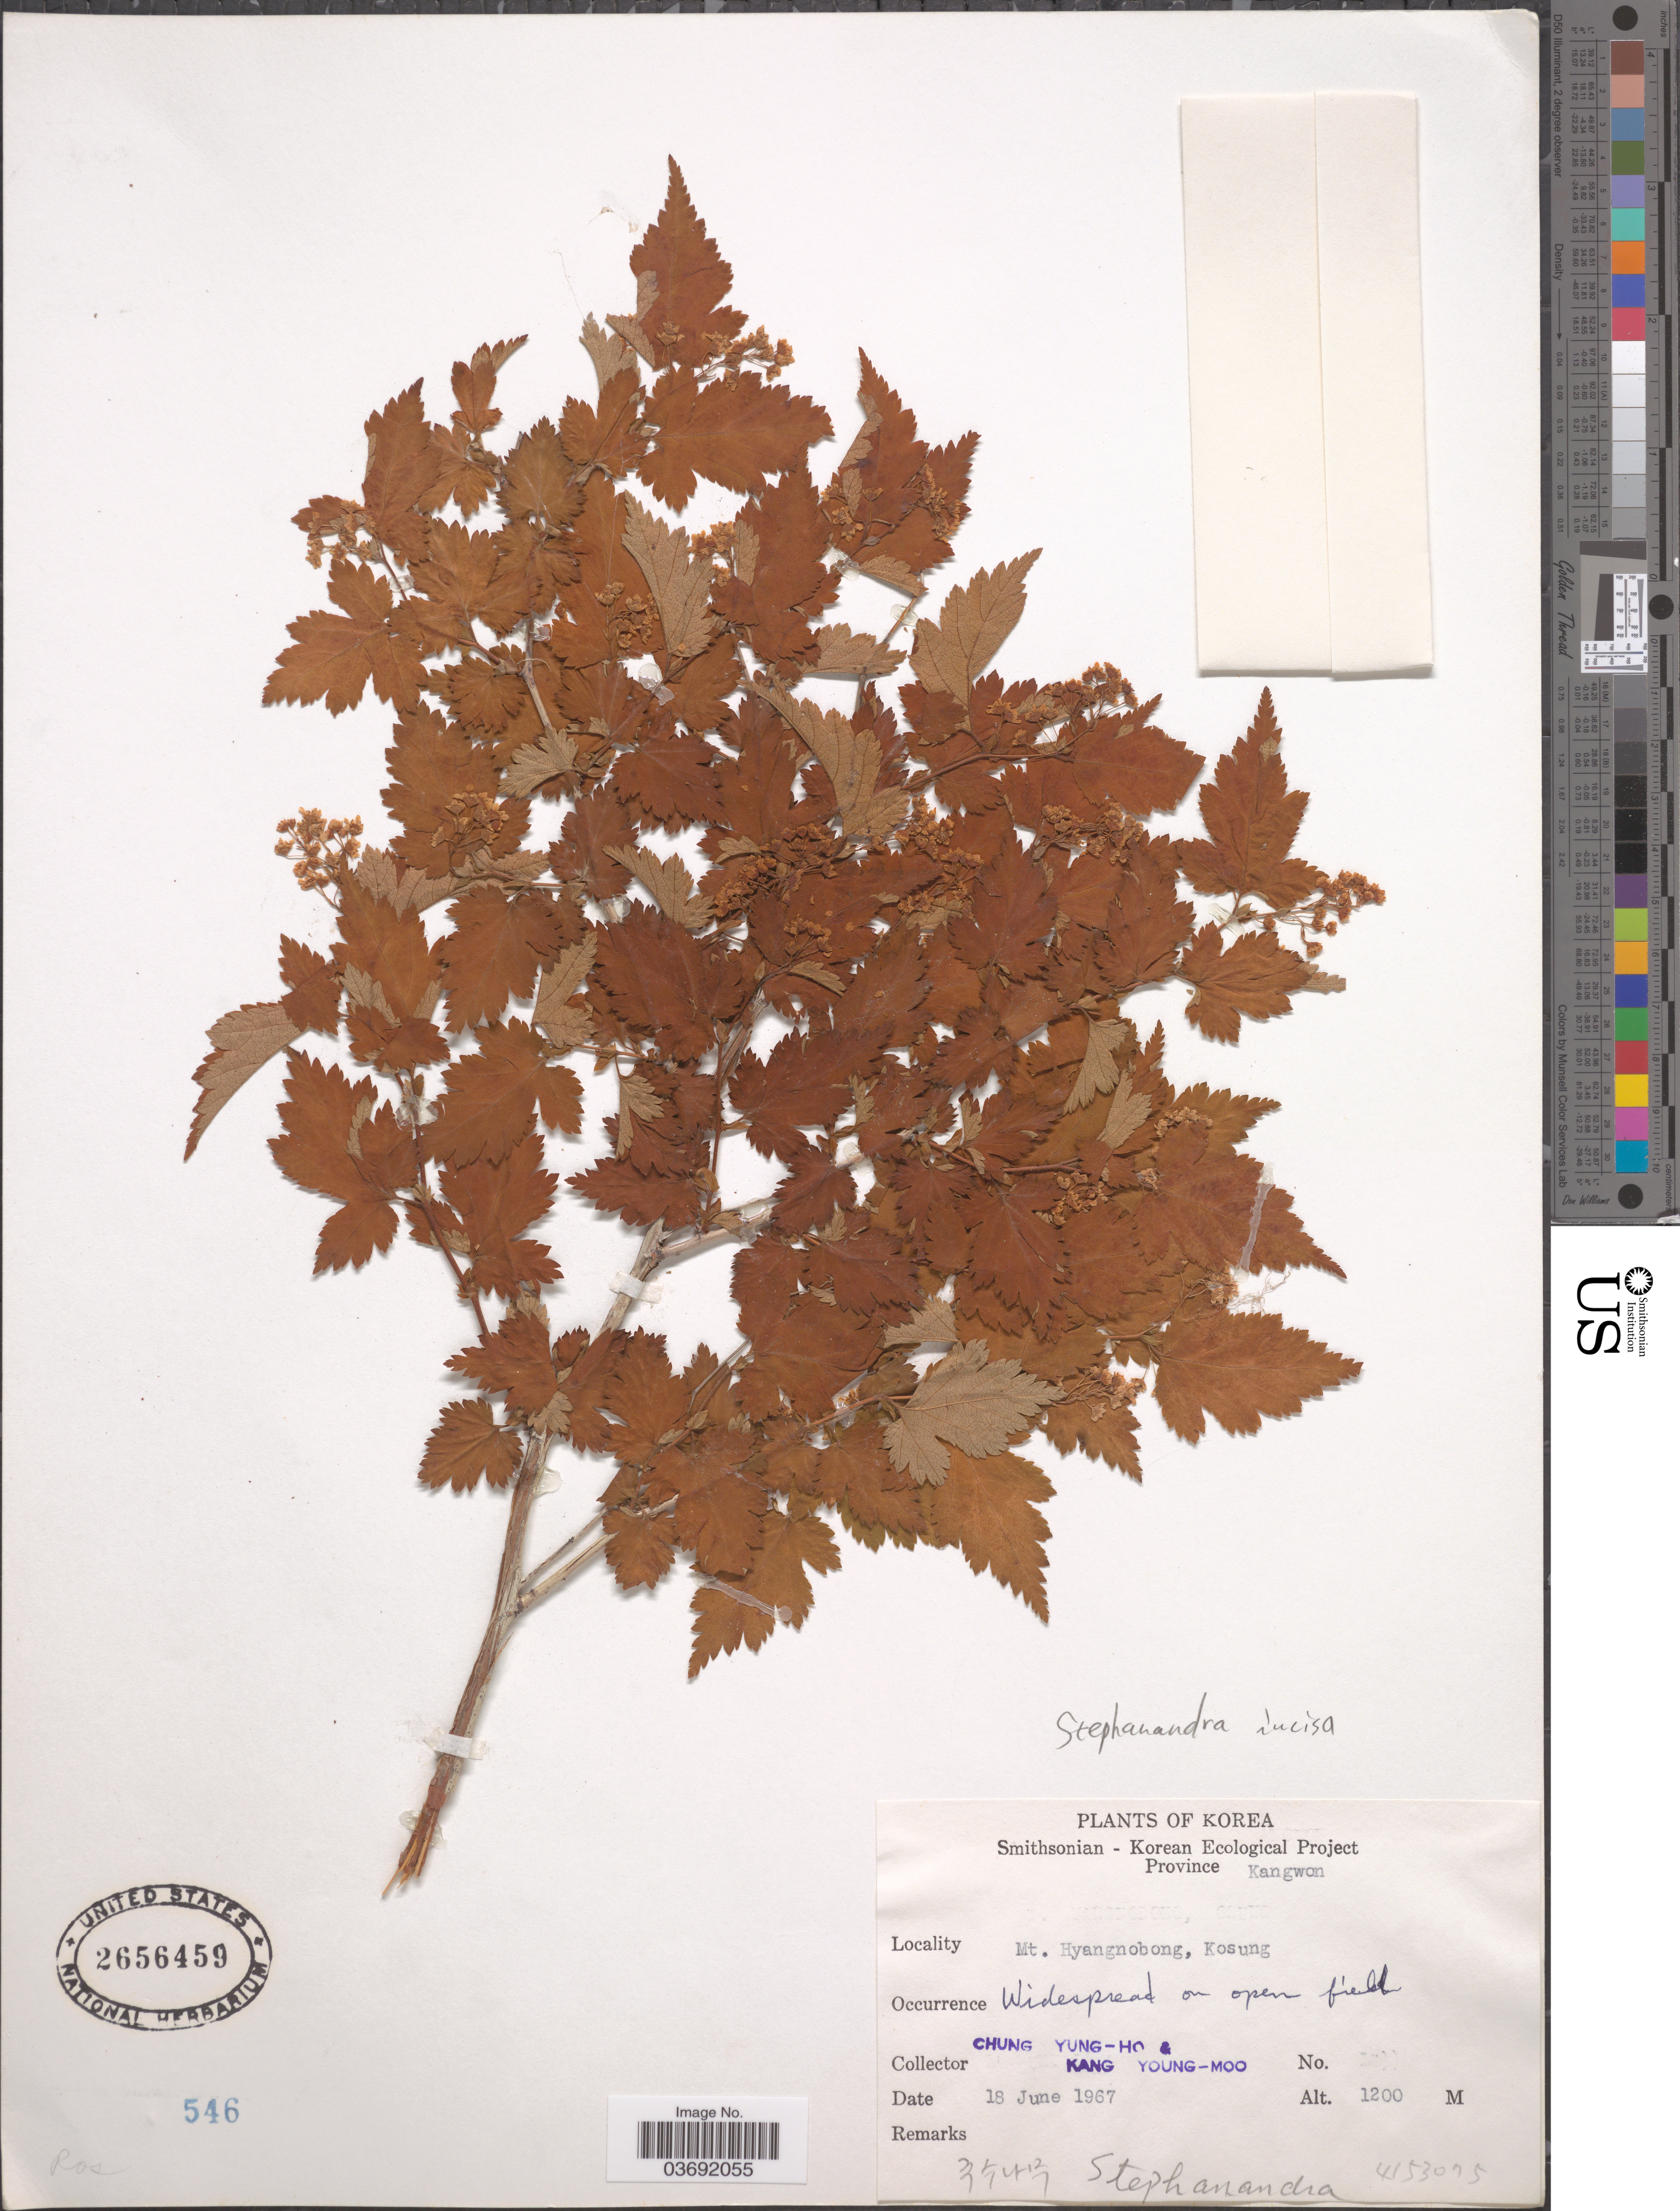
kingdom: Plantae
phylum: Tracheophyta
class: Magnoliopsida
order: Rosales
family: Rosaceae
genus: Neillia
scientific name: Neillia incisa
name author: (Thunb.) S.H. Oh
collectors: C. Yung-Ho & K. Young-Moo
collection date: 1967-06-18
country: North Korea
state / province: Kangwon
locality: Korea. Mt. Hyangnobong, Kosung.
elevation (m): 1200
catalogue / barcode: US 2656459